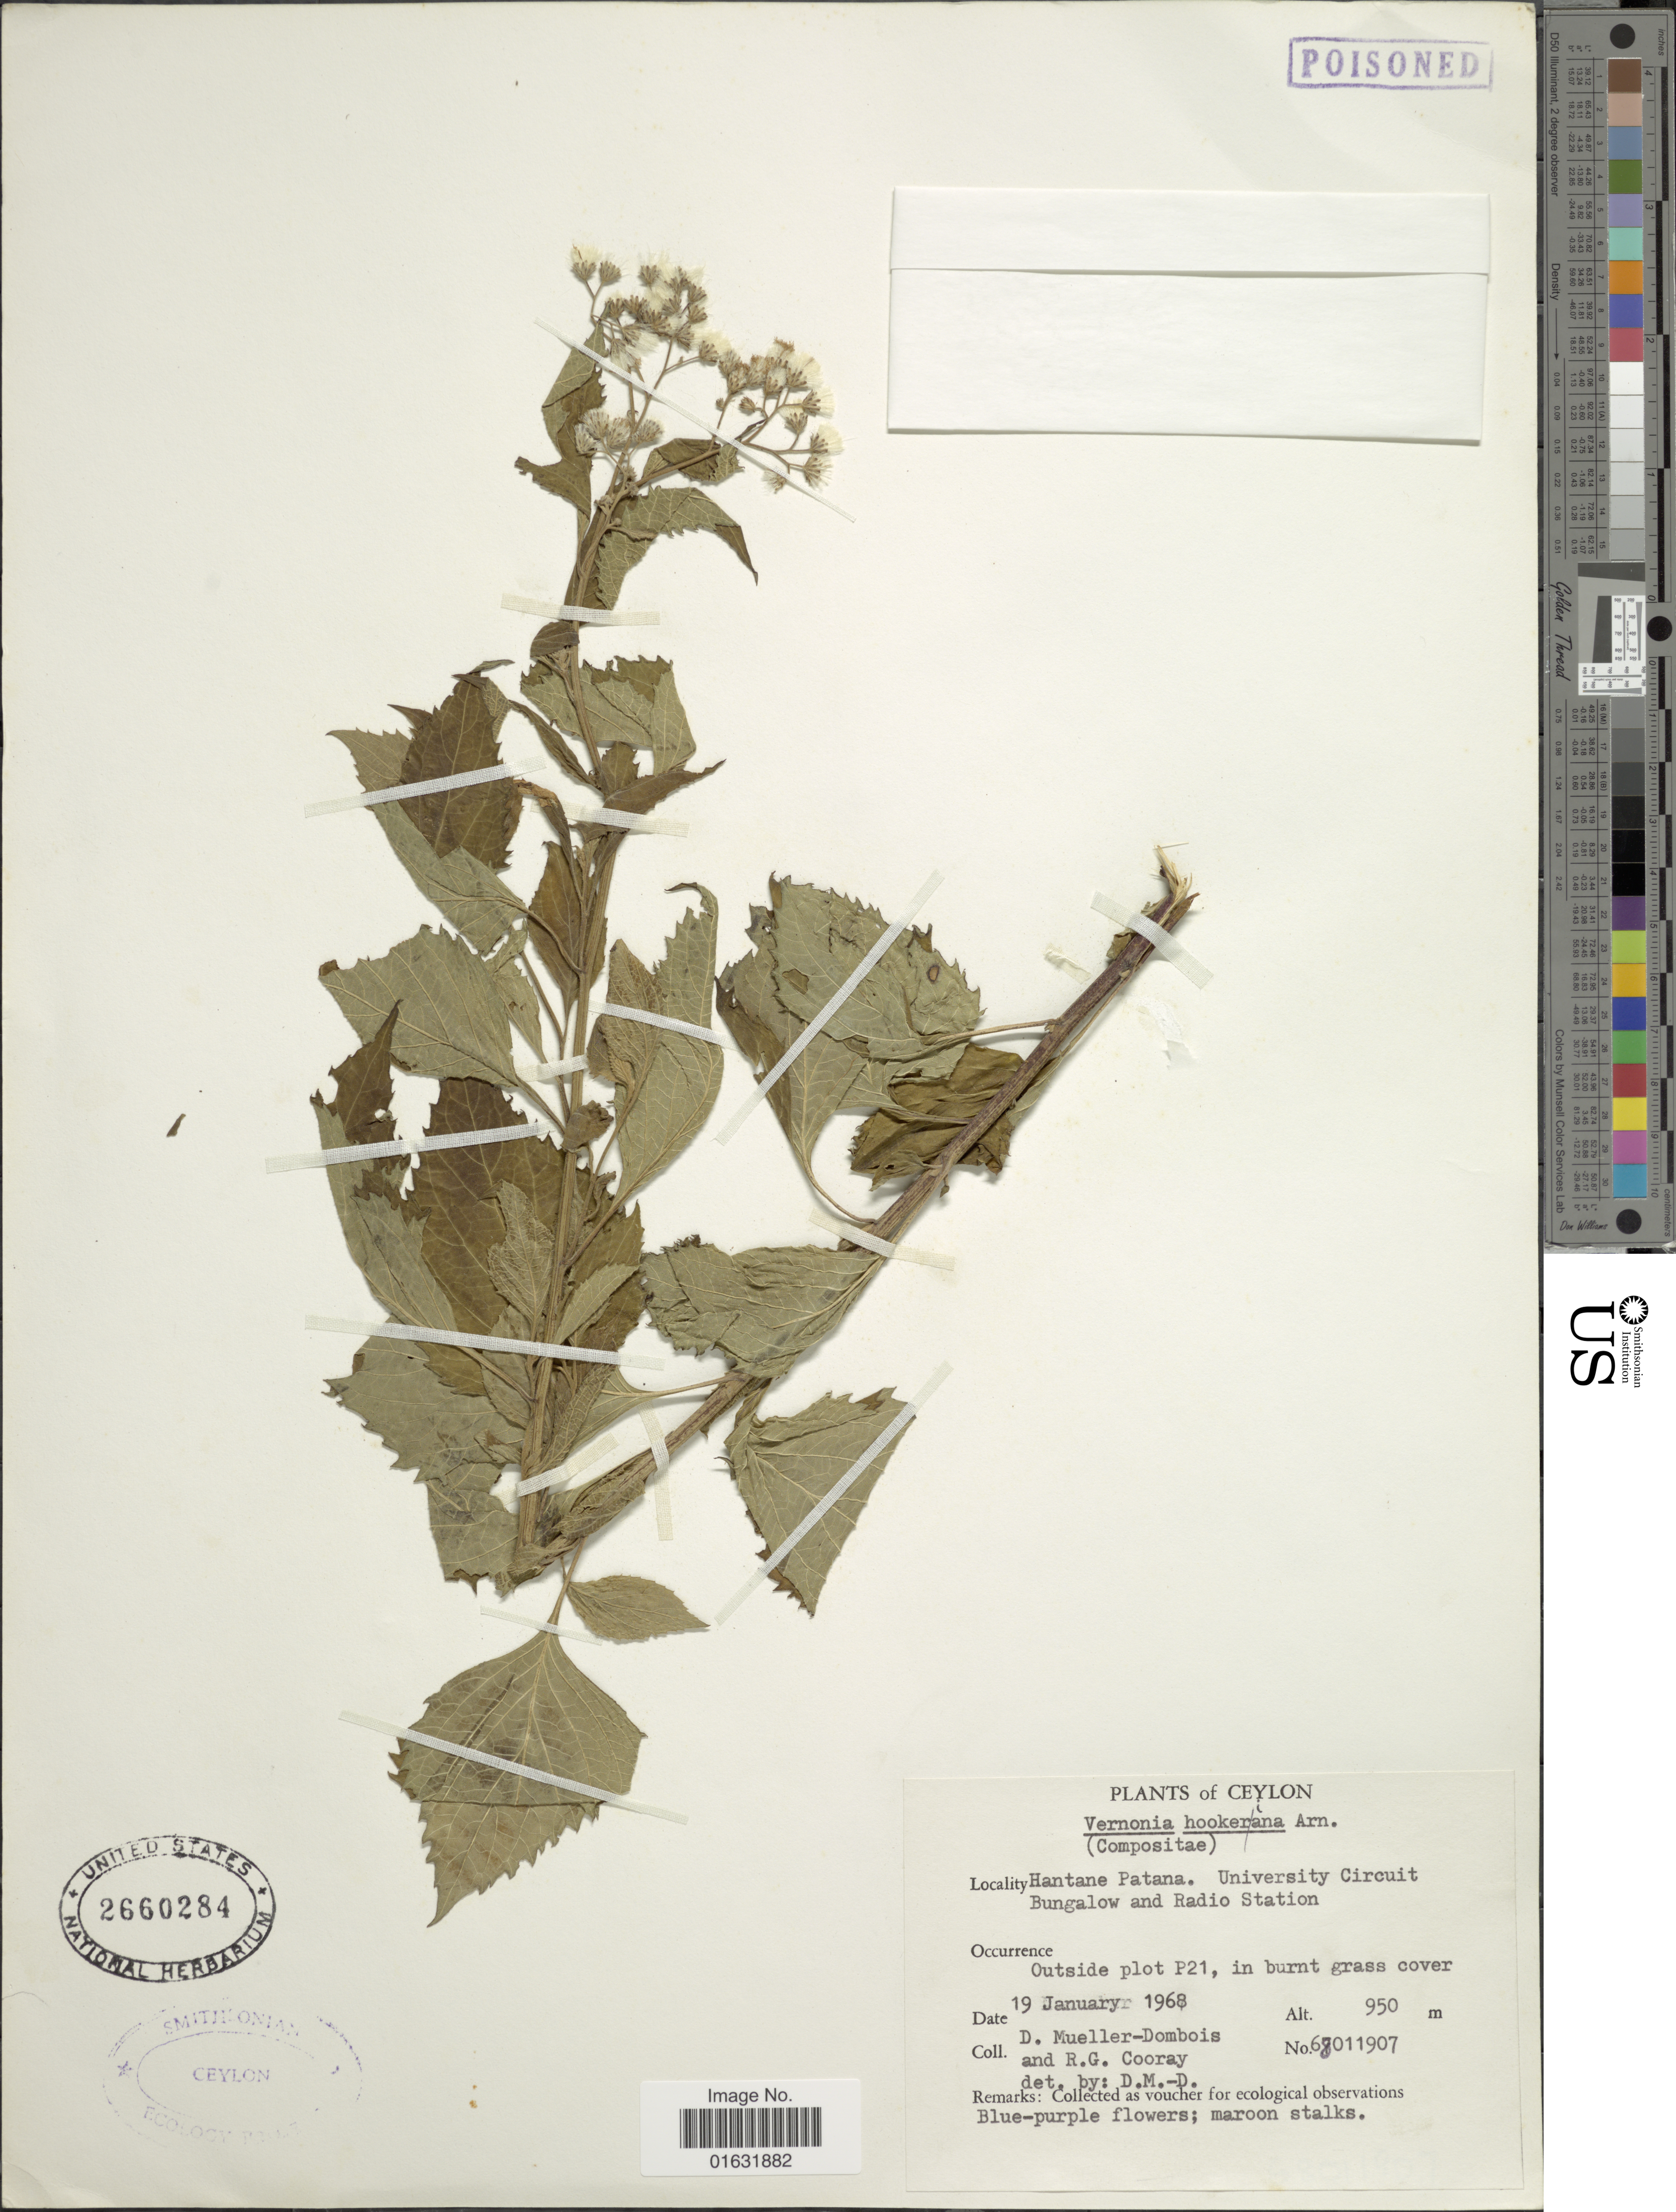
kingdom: Plantae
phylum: Tracheophyta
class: Magnoliopsida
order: Asterales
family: Asteraceae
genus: Cyanthillium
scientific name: Cyanthillium hookerianum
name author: (Arn.) H. Rob.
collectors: D. Meuller-Dombois & R. Cooray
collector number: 68011907*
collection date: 1968-01-19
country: Sri Lanka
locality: Ceylon, Hatane Patana, University Circuit Bungalow and Radio Station, Outside plot P21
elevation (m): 950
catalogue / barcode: US 2660274